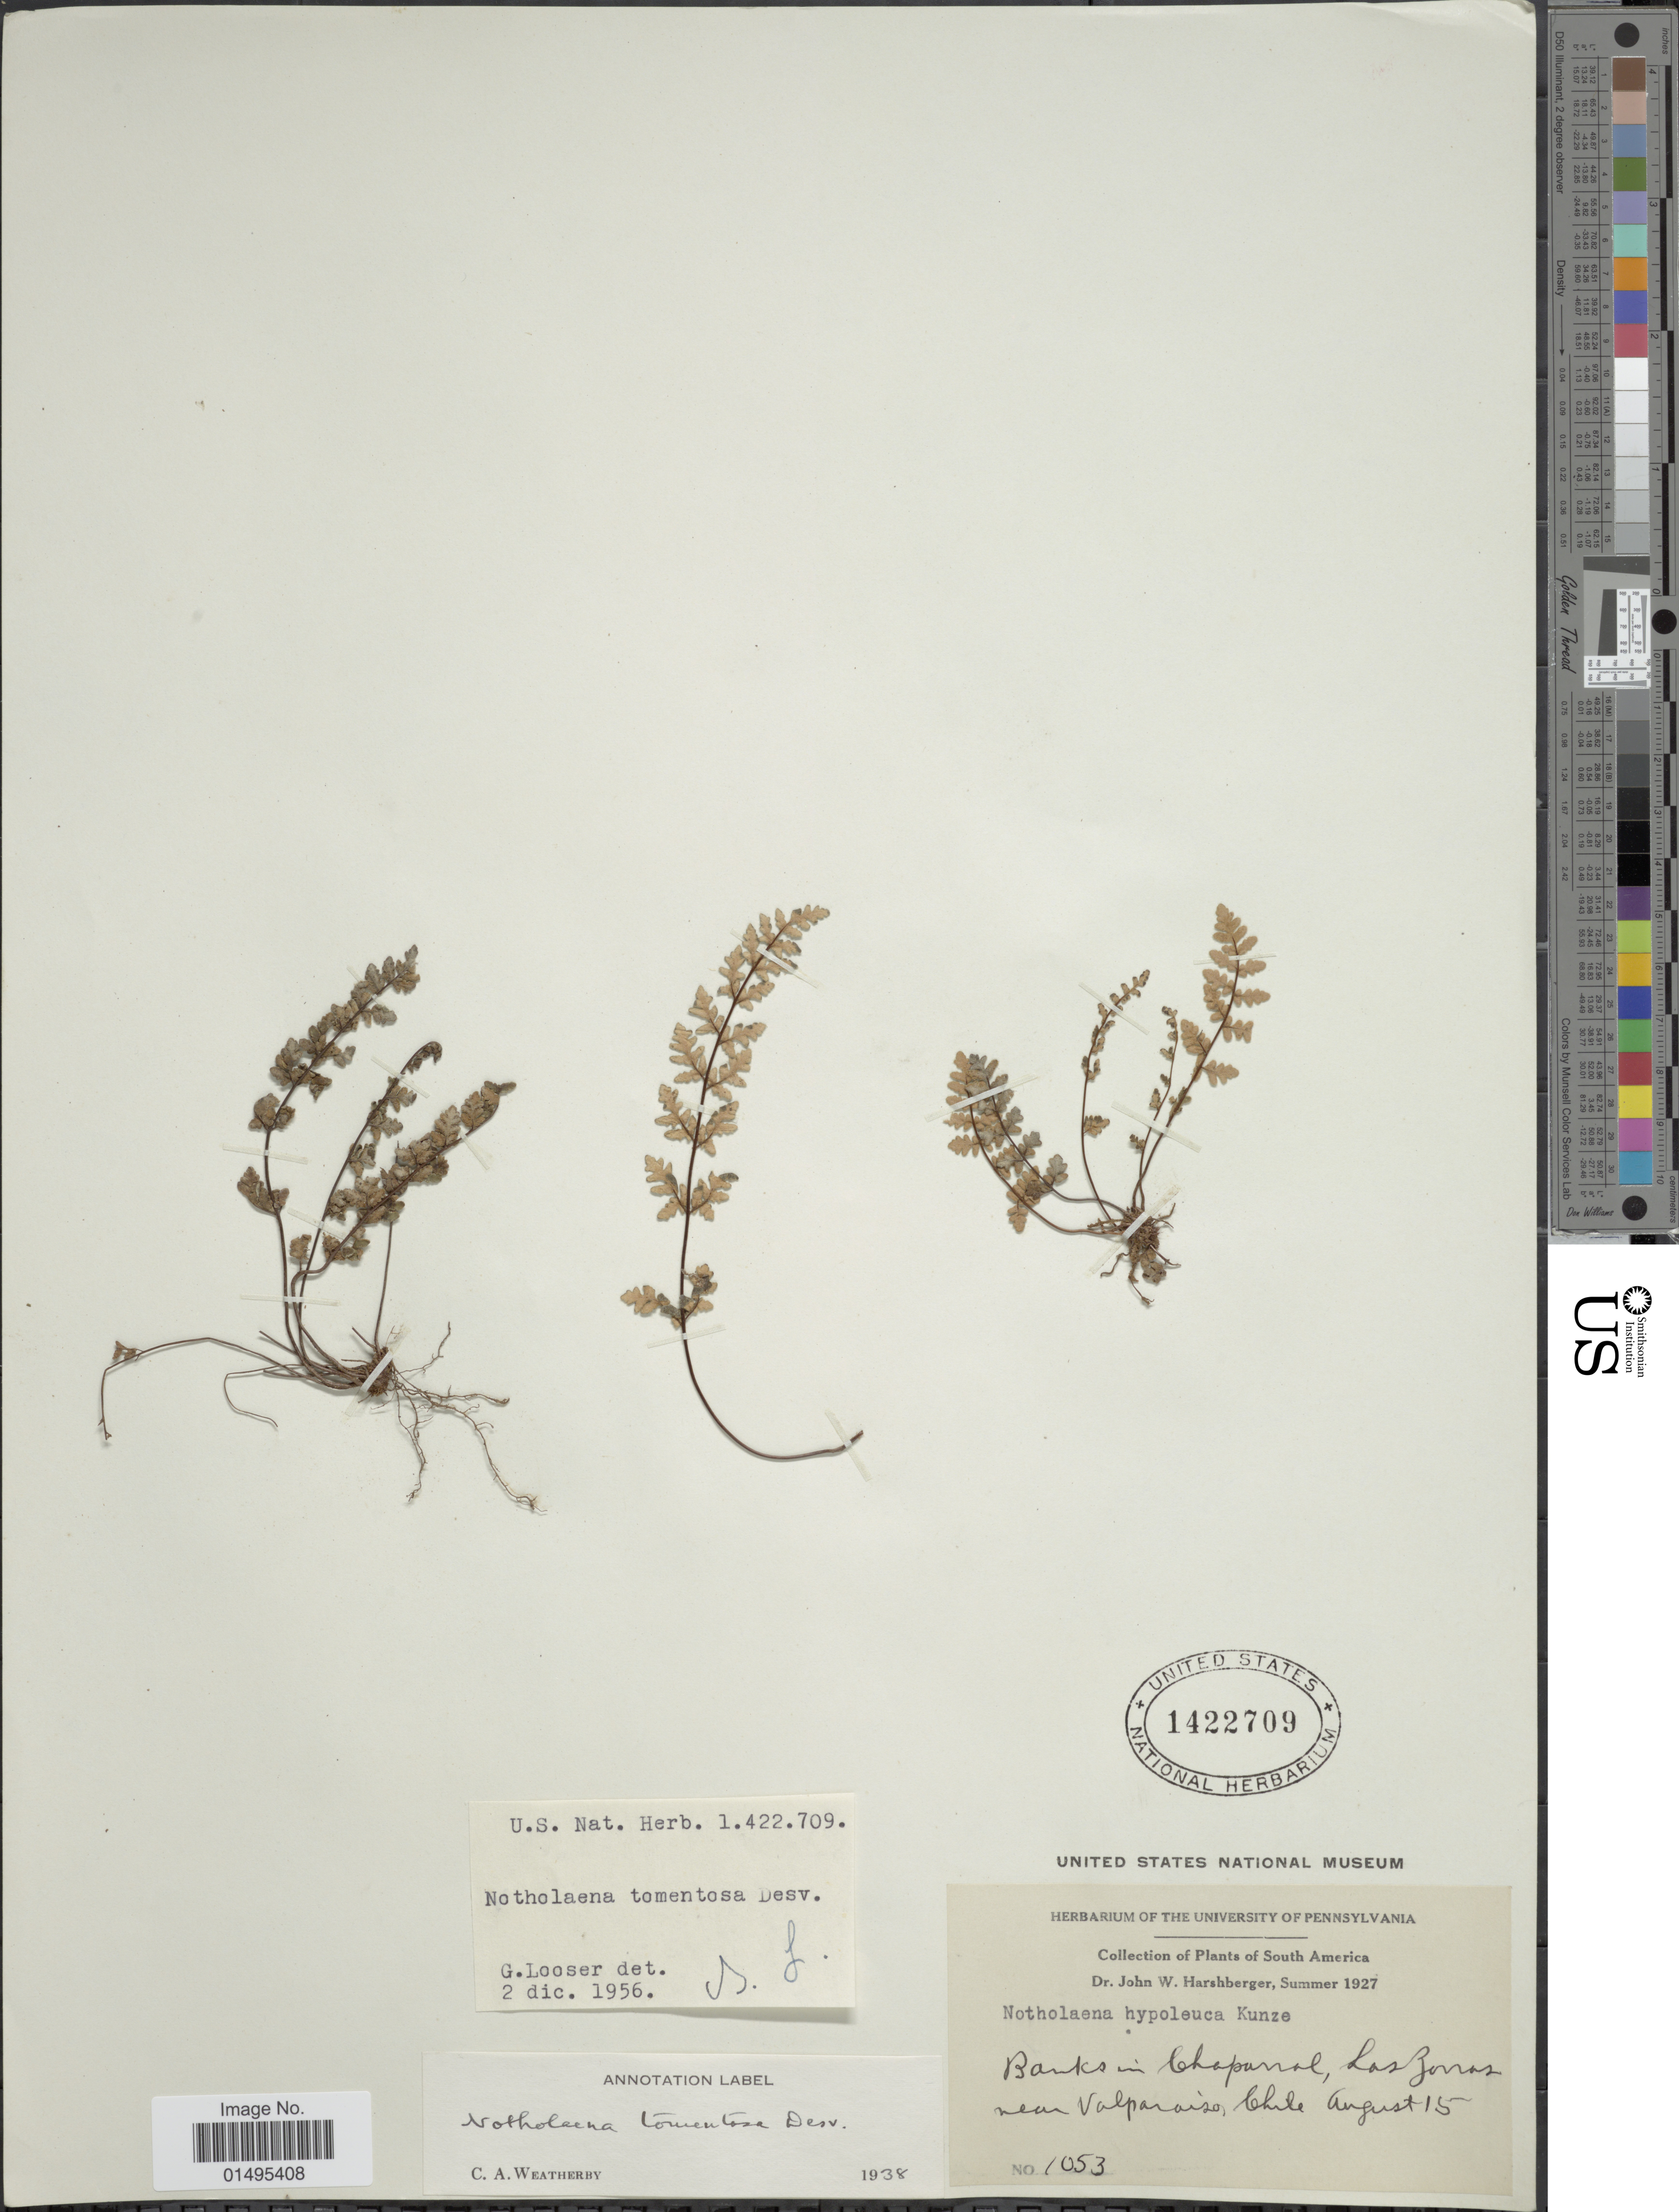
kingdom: Plantae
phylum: Tracheophyta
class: Polypodiopsida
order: Polypodiales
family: Pteridaceae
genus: Myriopteris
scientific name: Myriopteris tomentosa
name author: (Link) Fée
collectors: J. W. Harshberger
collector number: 1053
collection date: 1927-08-15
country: Chile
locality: South America, Banks in Chaparral, Los Zonas near Valparaíso.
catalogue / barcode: US 1422709